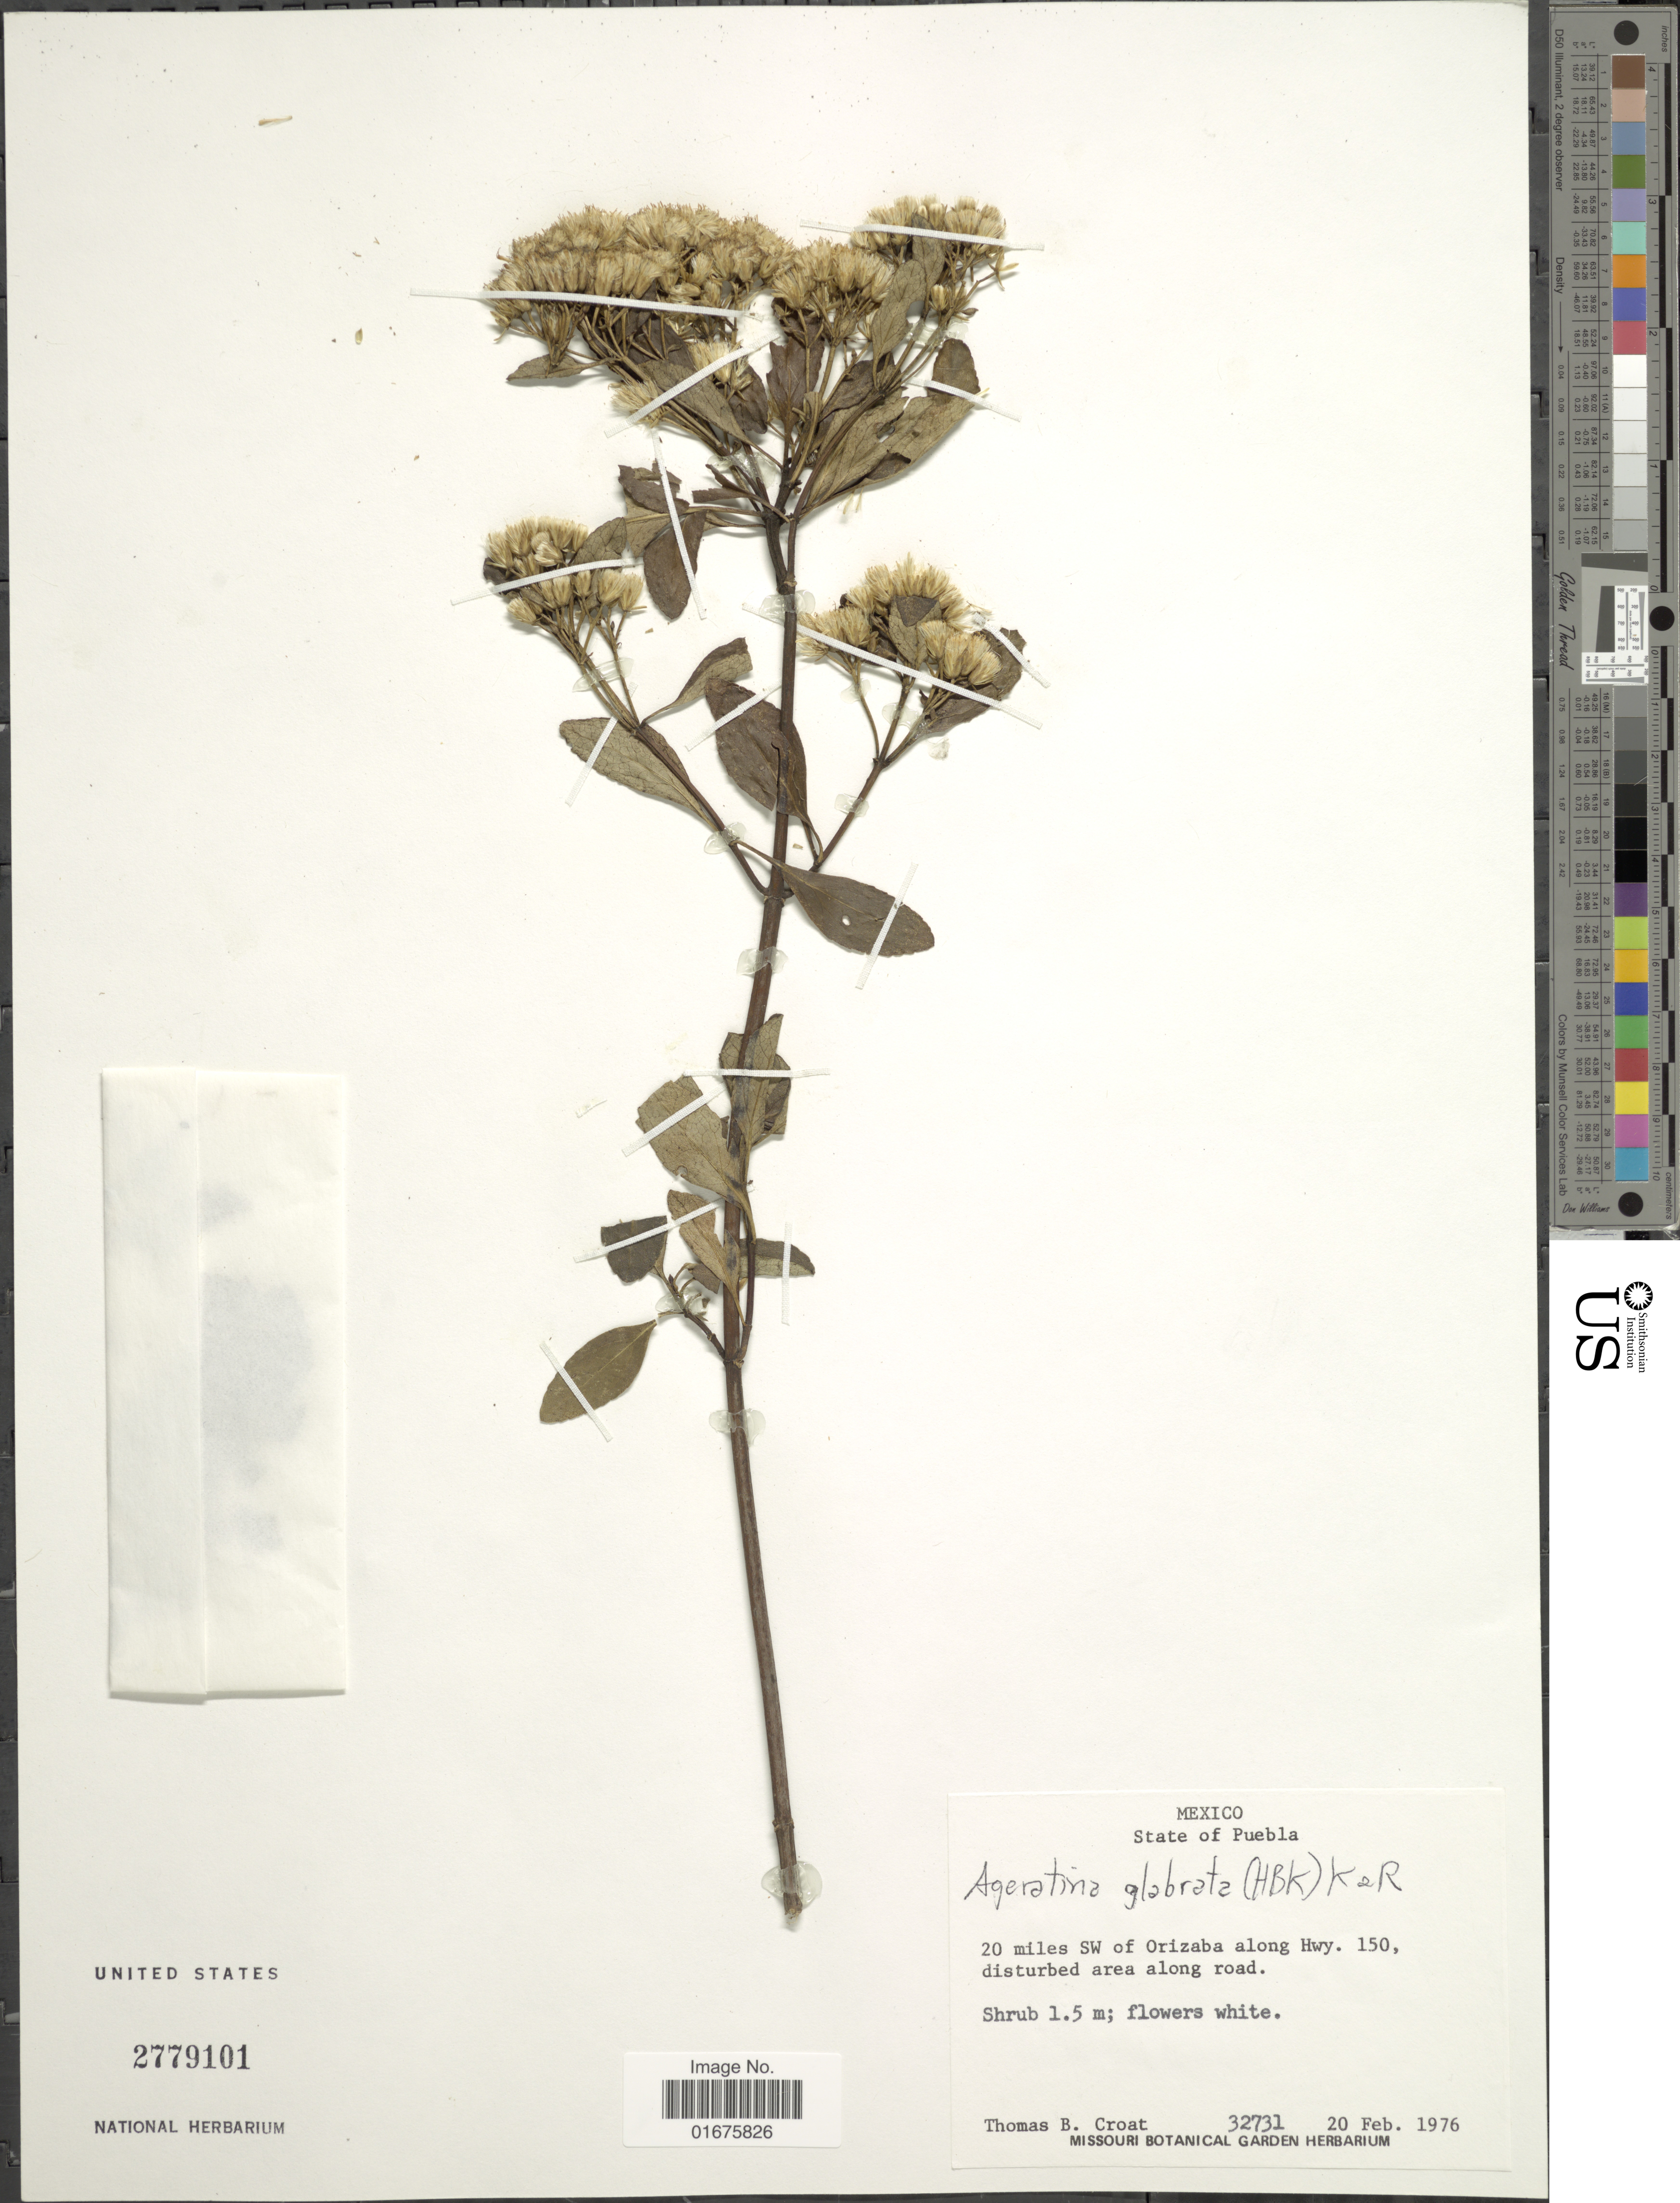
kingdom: Plantae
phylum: Tracheophyta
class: Magnoliopsida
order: Asterales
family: Asteraceae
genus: Ageratina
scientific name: Ageratina glabrata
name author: (Kunth) R.M. King & H. Rob.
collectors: T. B. Croat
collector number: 32731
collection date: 1976-02-20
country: Mexico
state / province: Puebla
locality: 20 miles SW of Orizaba along Hwy. 150, disturbed area along road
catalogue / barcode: US 2779101